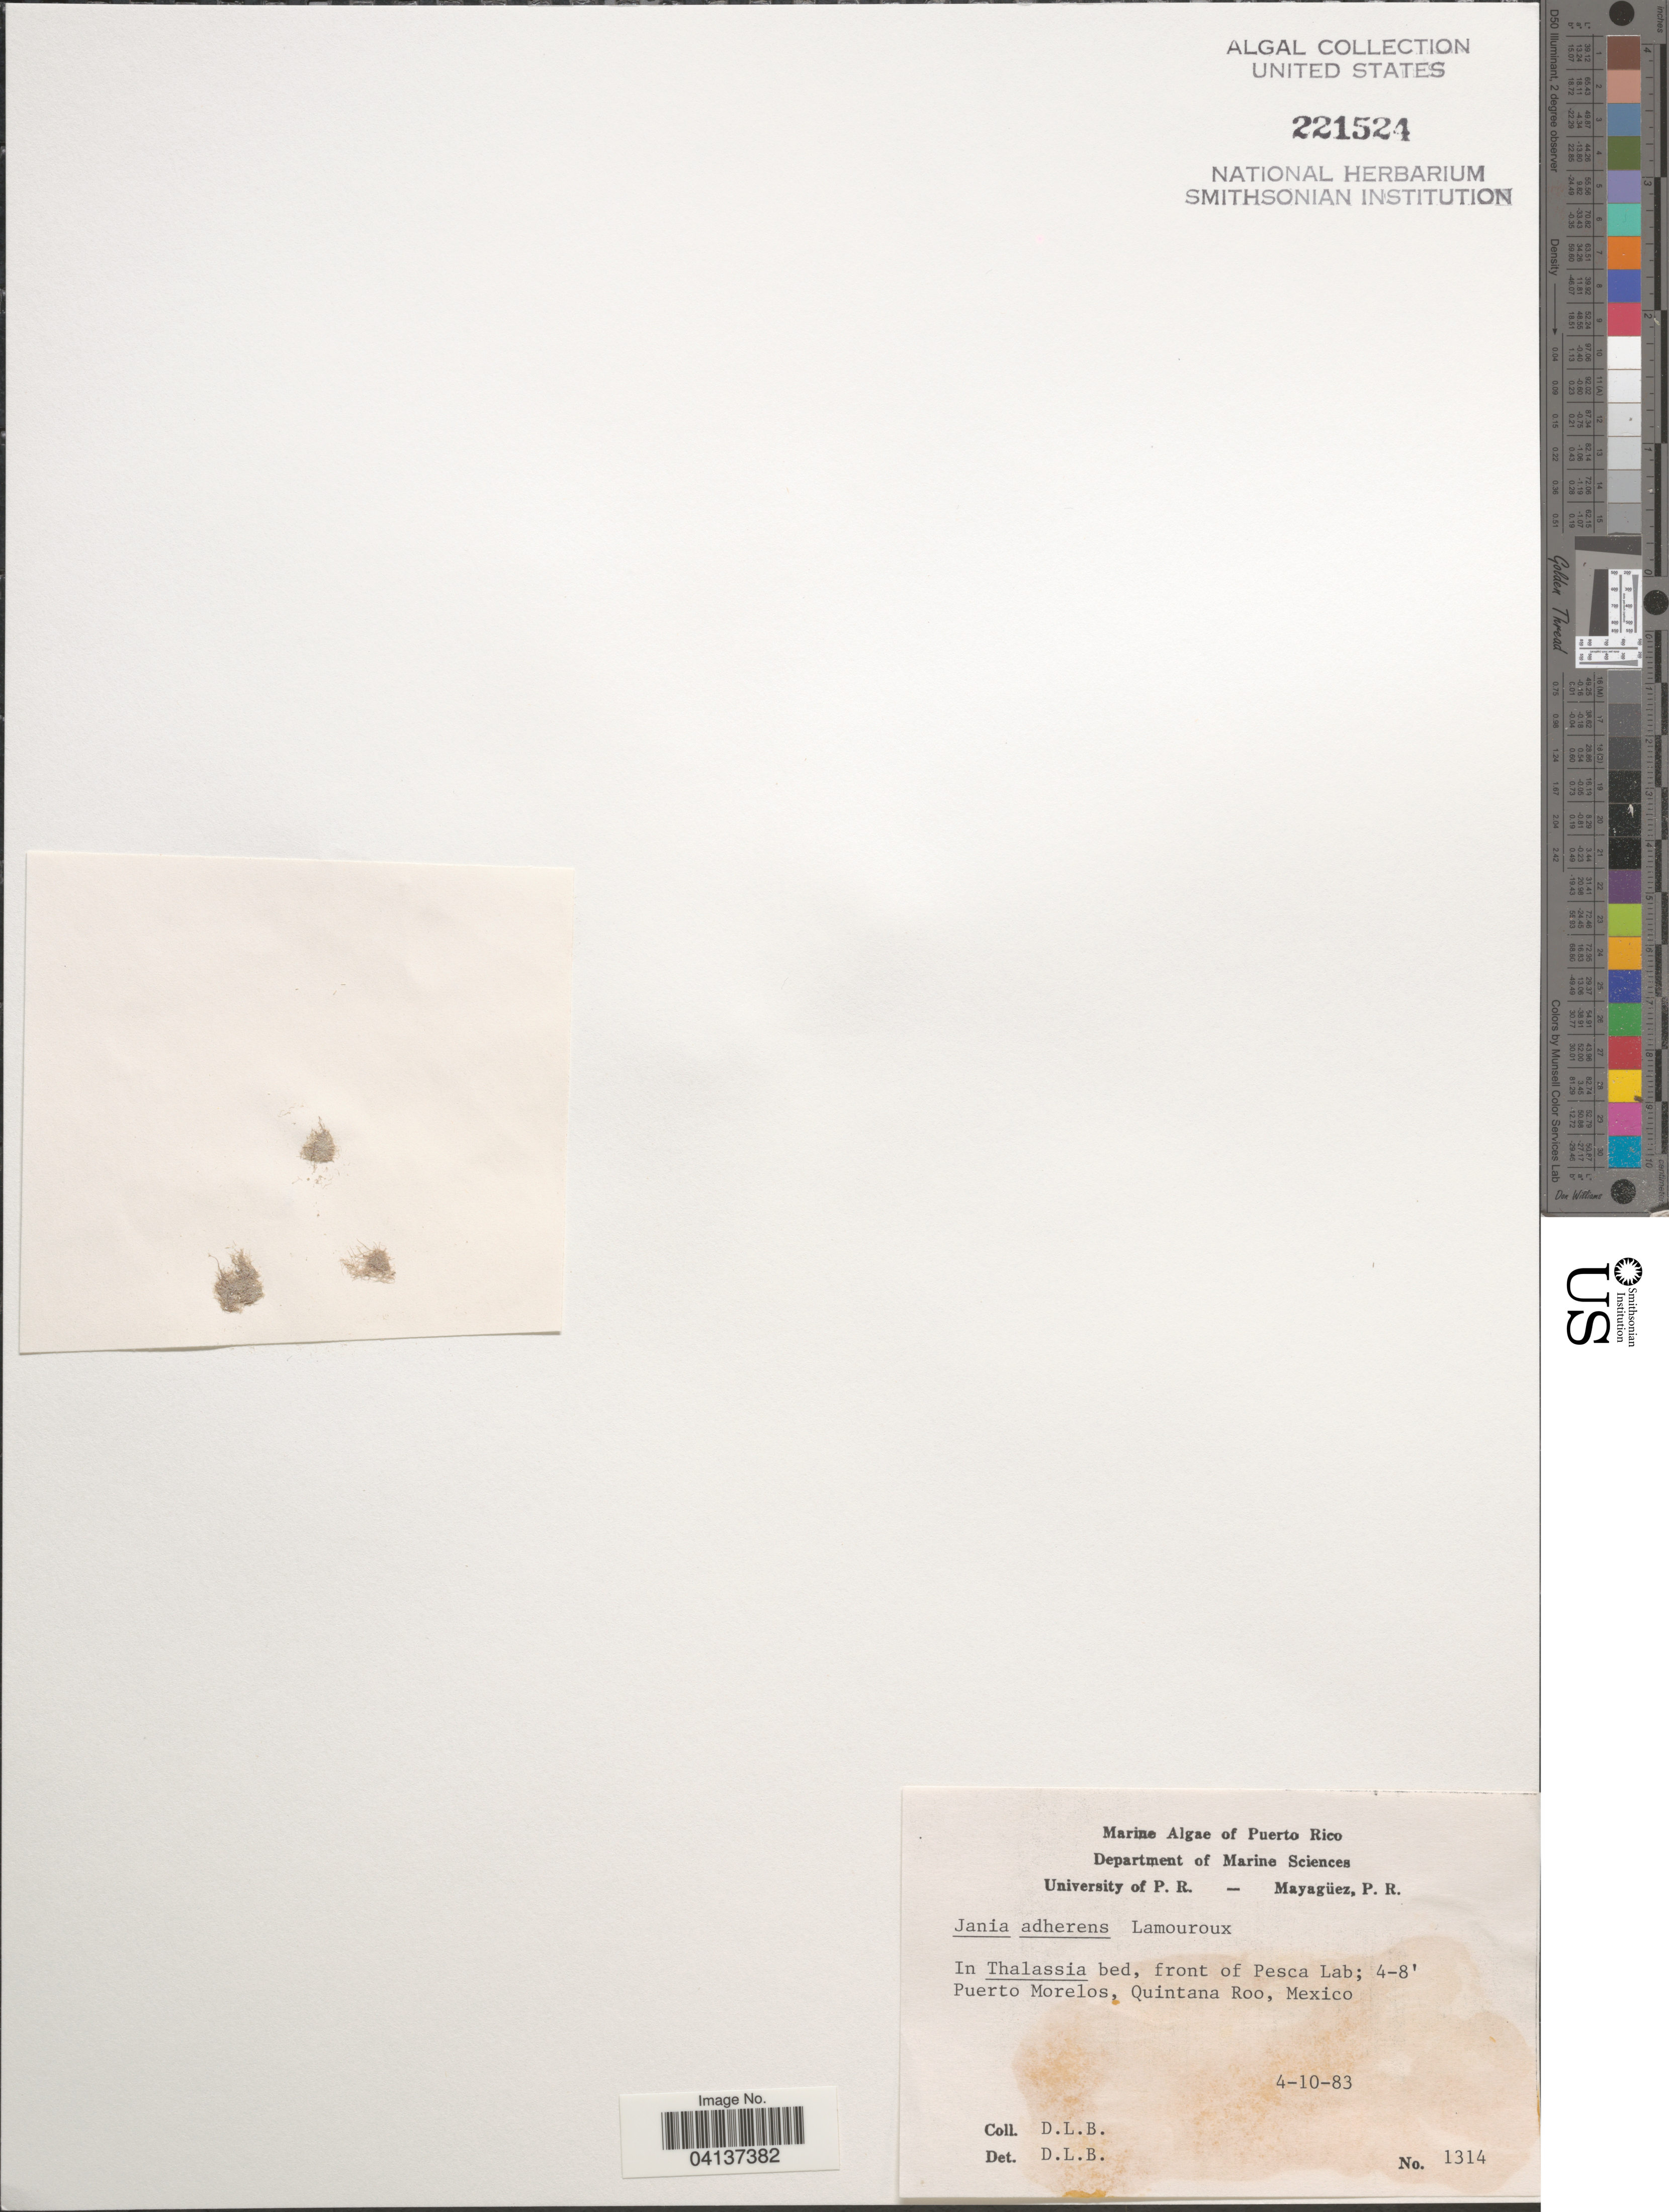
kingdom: Plantae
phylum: Rhodophyta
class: Florideophyceae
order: Corallinales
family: Corallinaceae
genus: Jania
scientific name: Jania pedunculatum var. adhaerens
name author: (J.V.Lamouroux) A.S.Harvey et al.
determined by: Algae name updating Project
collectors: D. L. B.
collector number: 1314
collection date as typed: Transcribed d/m/y: 10/4/83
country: Mexico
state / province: Quintana Roo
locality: Front of Pesca Lab. Puerto Morelos.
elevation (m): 1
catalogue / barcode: US 221524